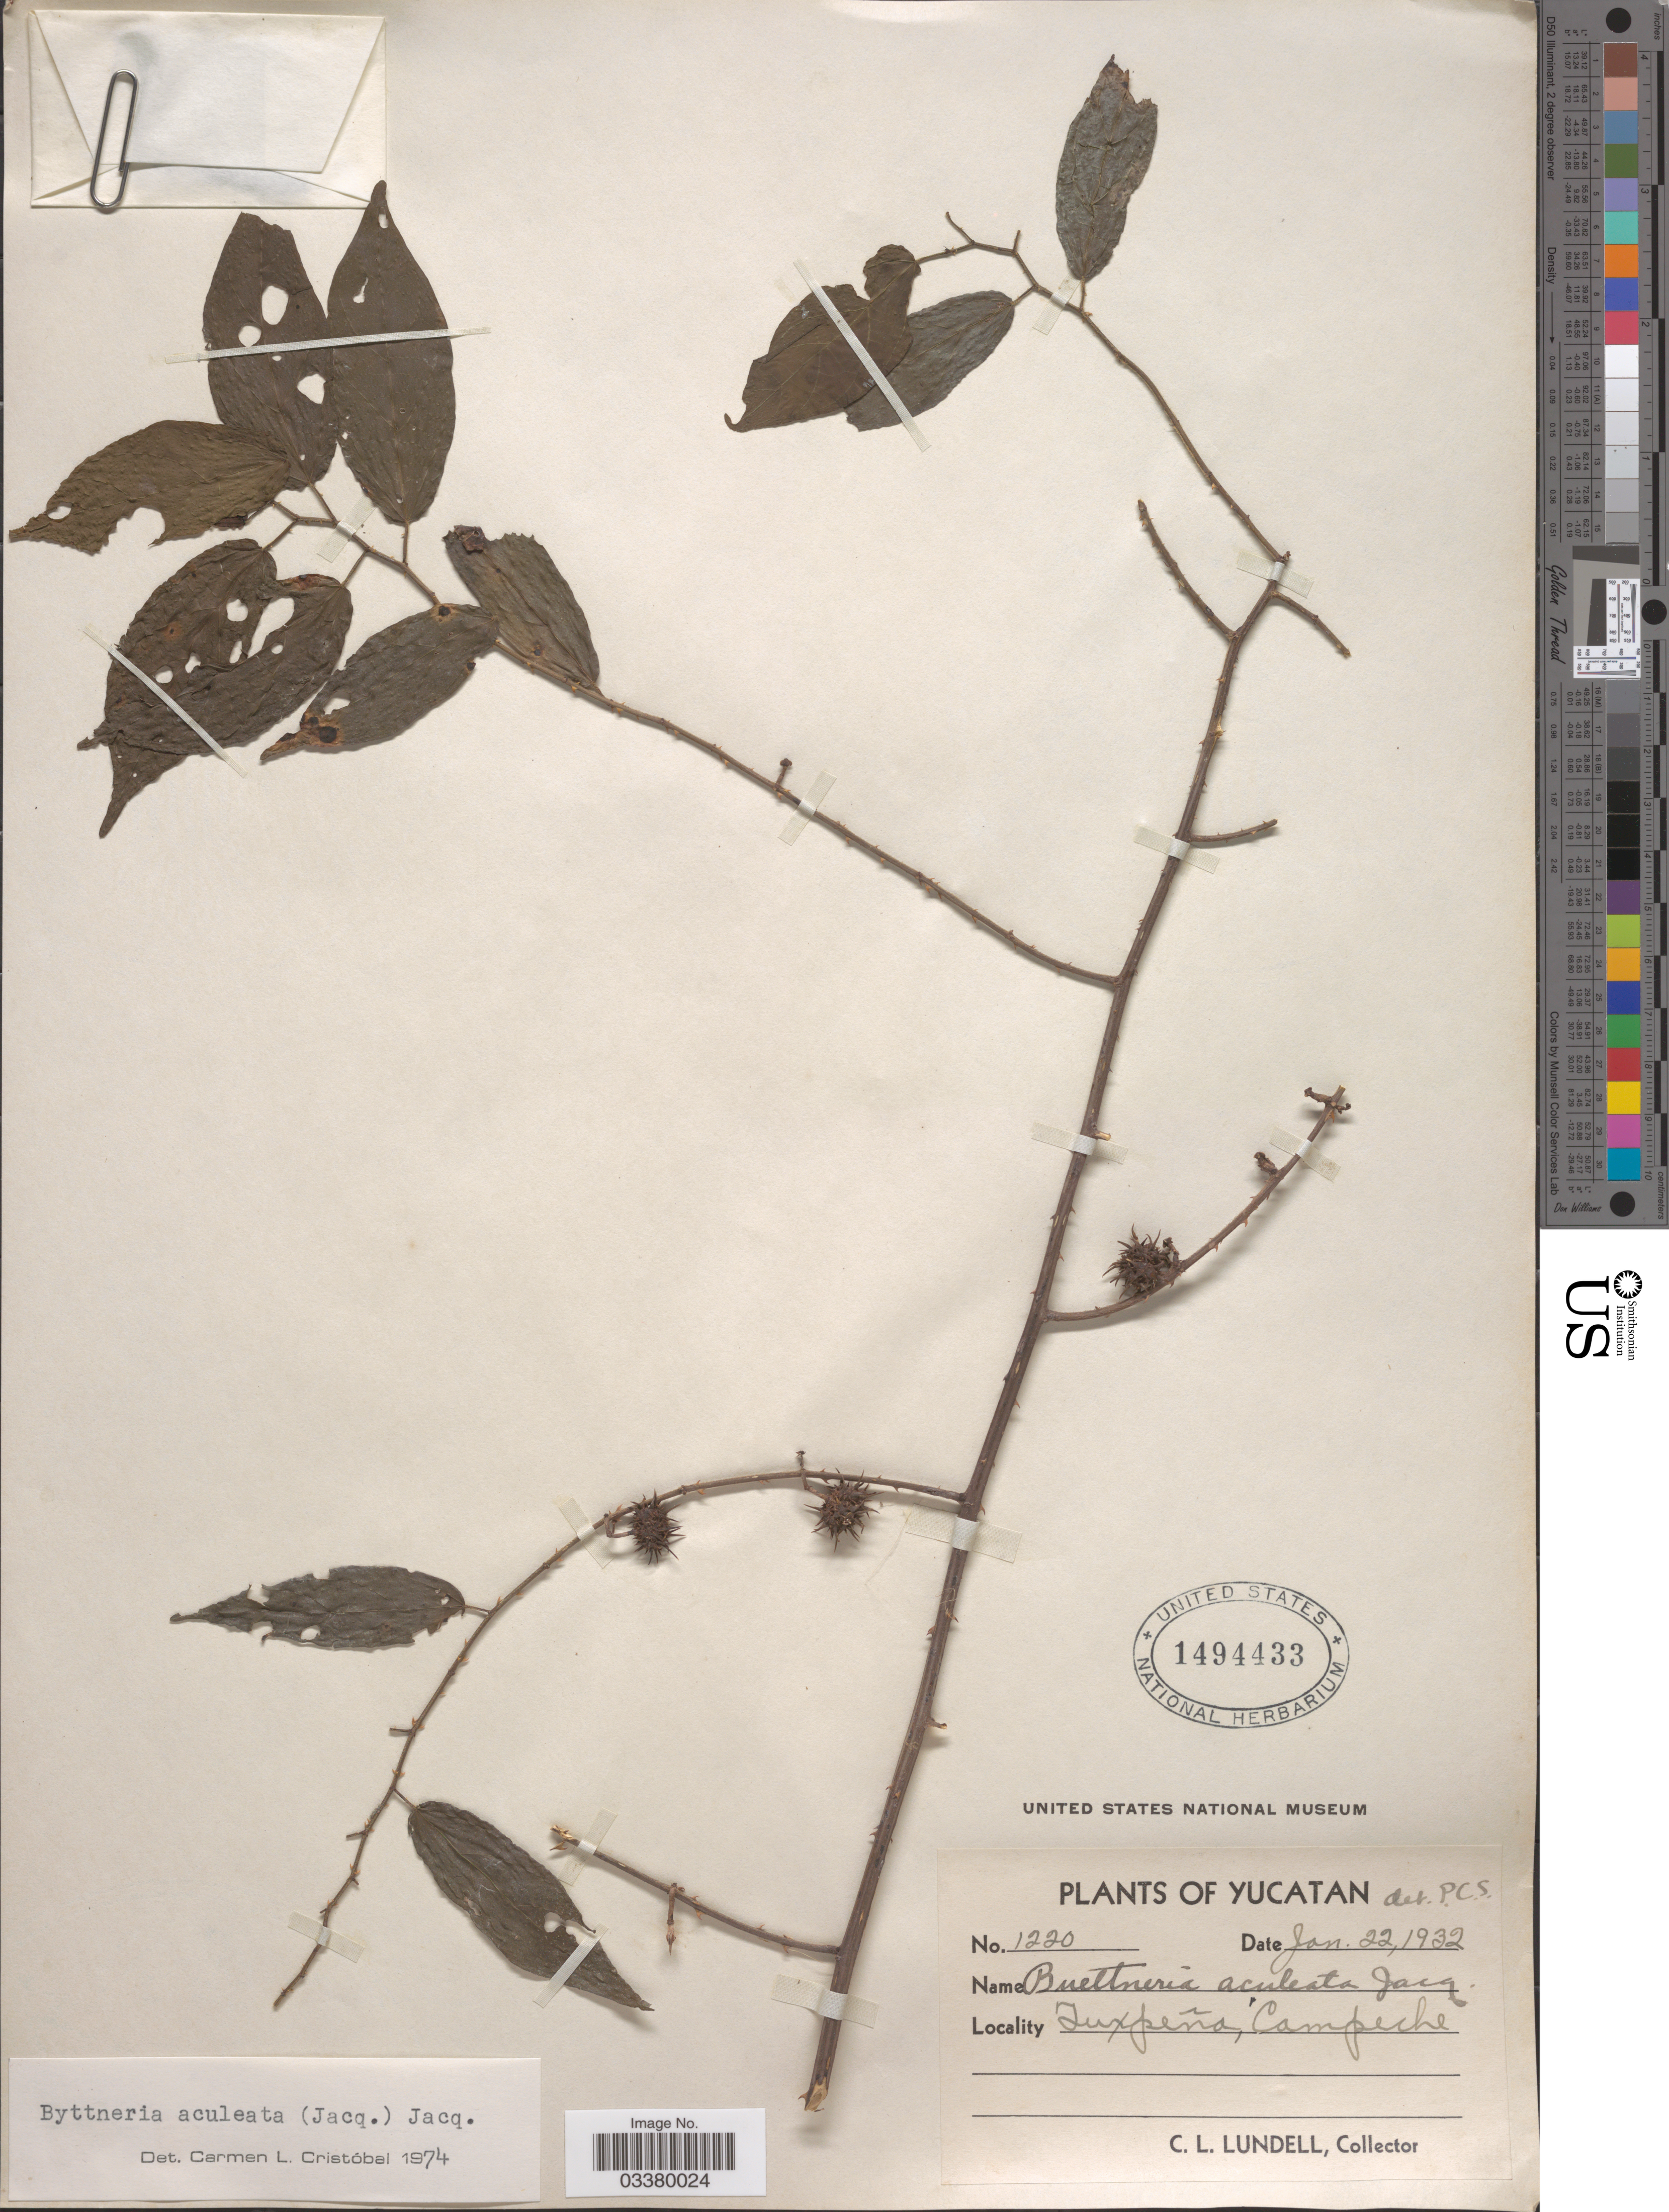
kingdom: Plantae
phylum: Tracheophyta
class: Magnoliopsida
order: Malvales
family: Malvaceae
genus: Byttneria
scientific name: Byttneria aculeata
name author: (Jacq.) Jacq.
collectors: C. L. Lundell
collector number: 1220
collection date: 1932-01-22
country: Mexico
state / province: Campeche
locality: Tuxpeña.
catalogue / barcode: US 1494433